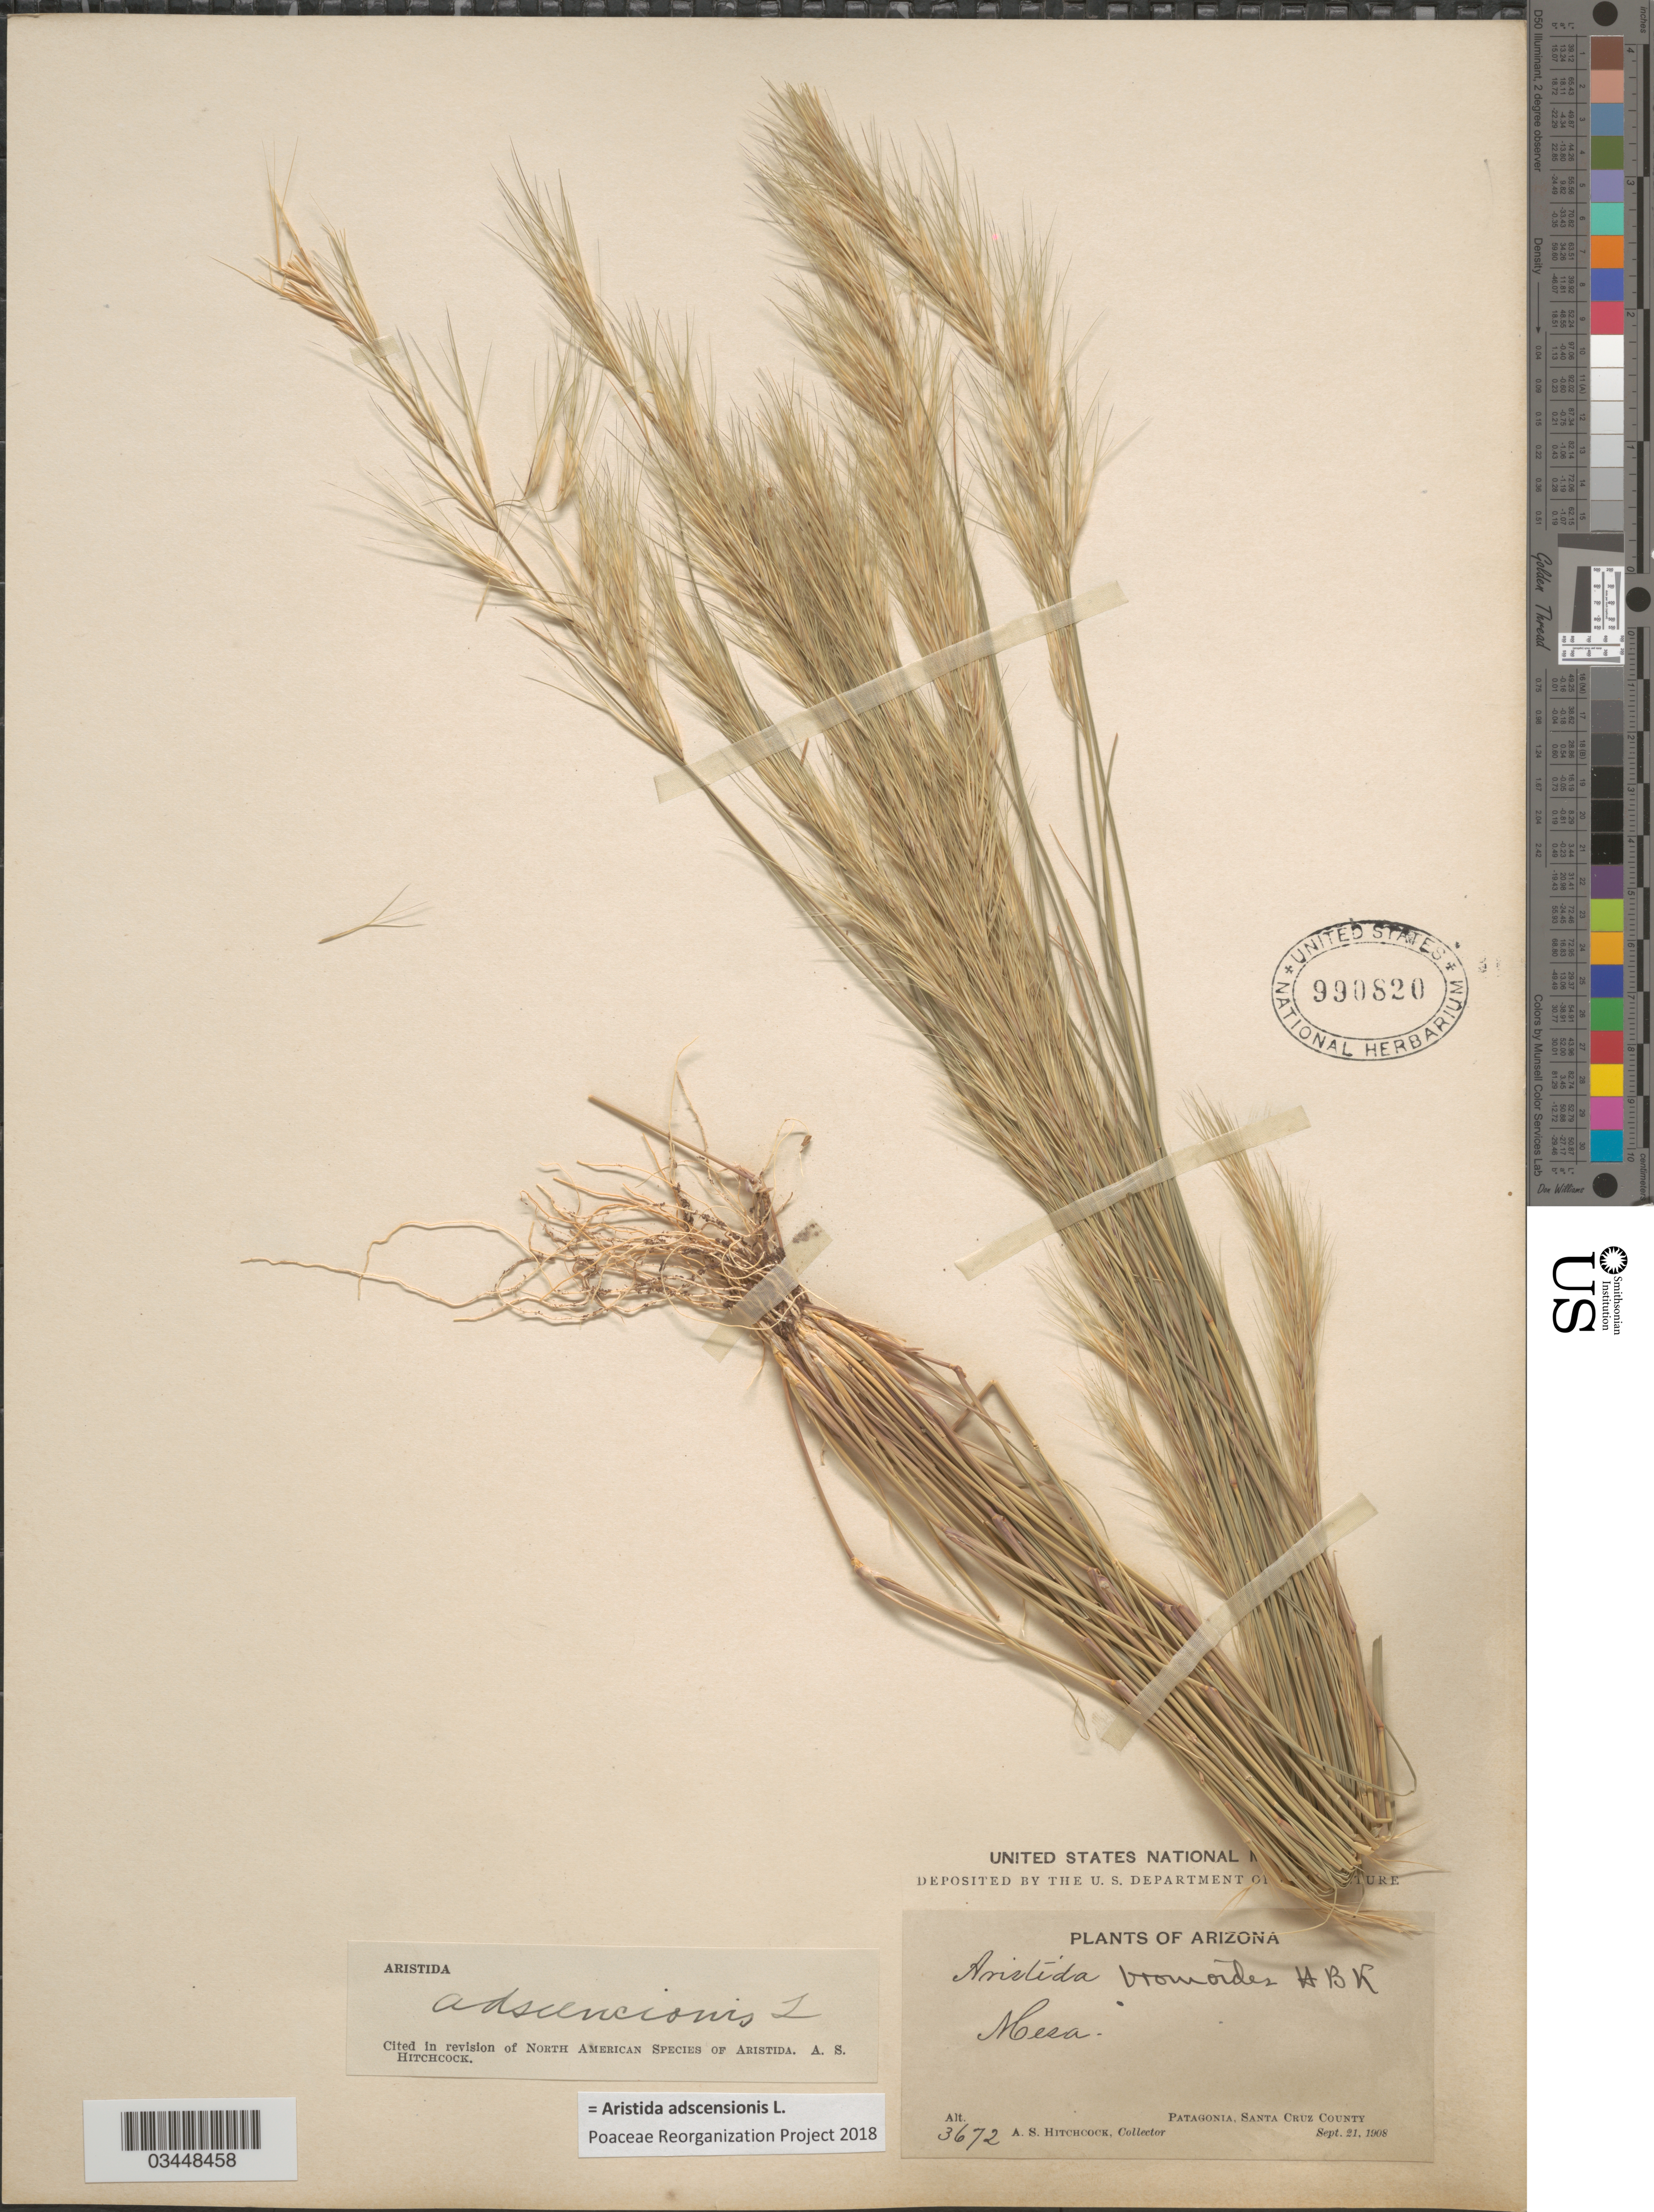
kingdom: Plantae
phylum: Tracheophyta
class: Liliopsida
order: Poales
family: Poaceae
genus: Aristida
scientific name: Aristida adscensionis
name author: L.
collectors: A. S. Hitchcock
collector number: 3672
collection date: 1908-09-21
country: United States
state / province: Arizona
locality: Mesa. Patagonia, Santa Cruz County.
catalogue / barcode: US 990820